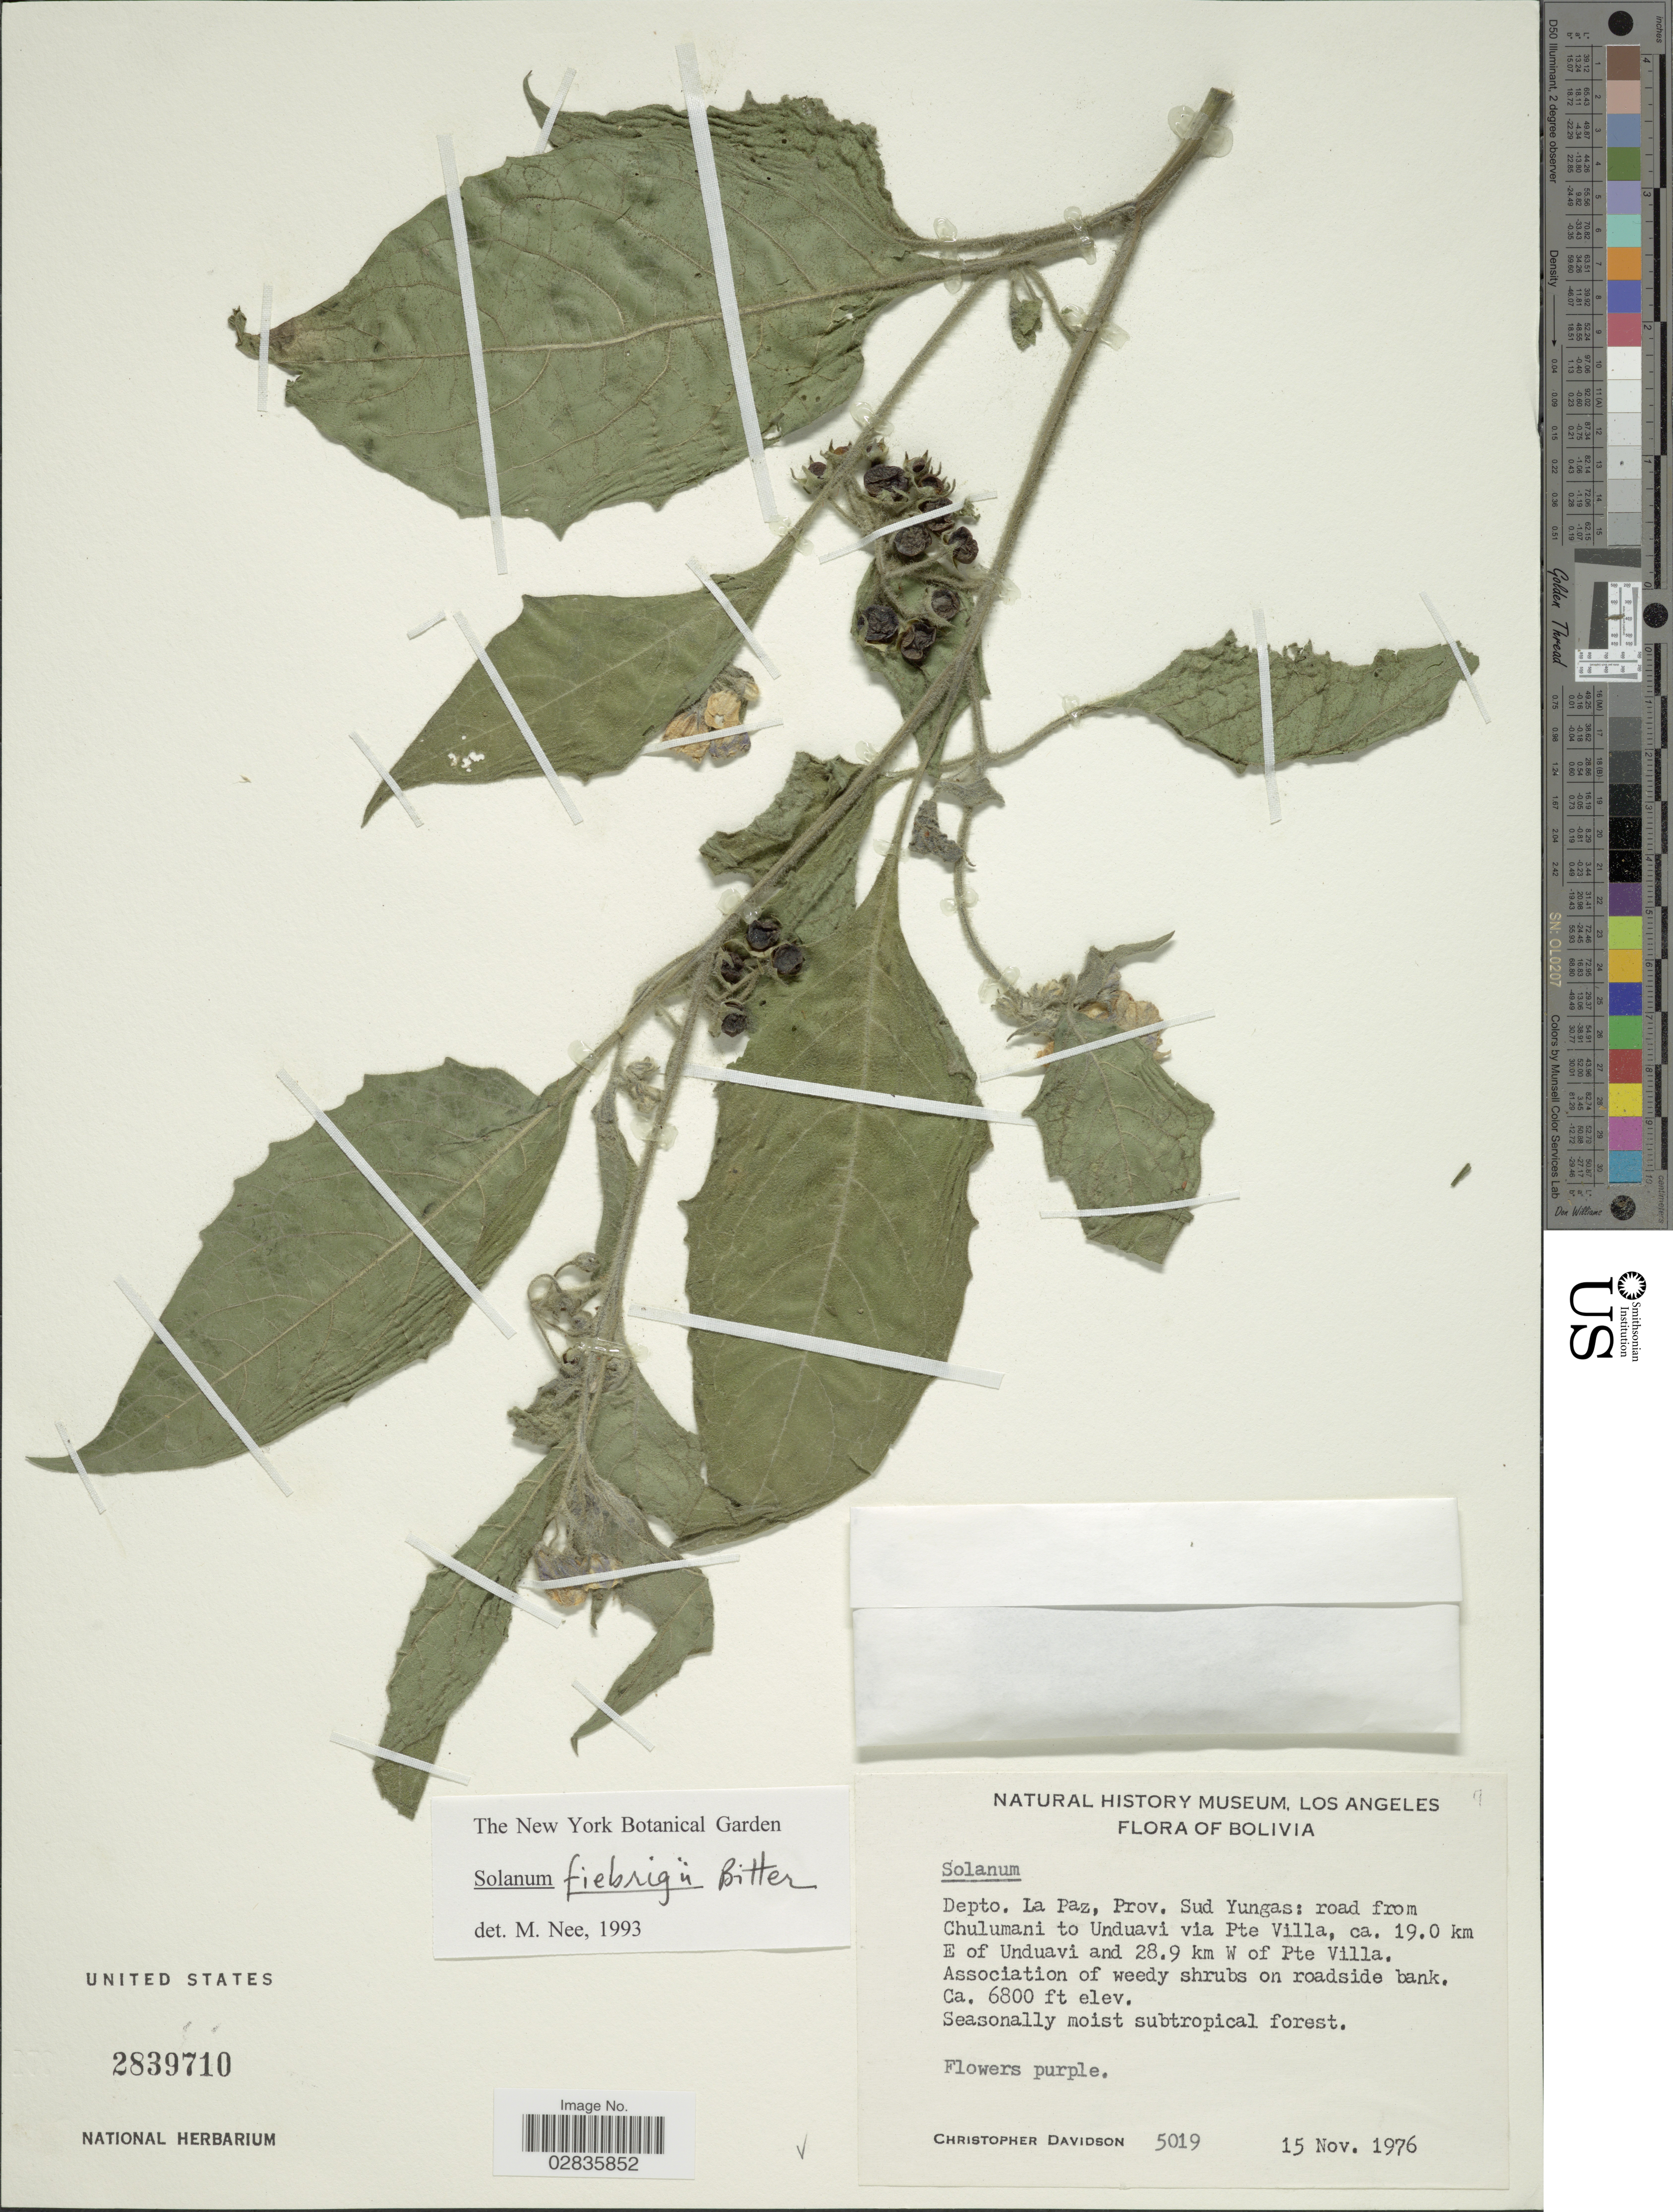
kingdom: Plantae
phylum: Tracheophyta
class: Magnoliopsida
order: Solanales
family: Solanaceae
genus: Solanum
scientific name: Solanum fiebrigii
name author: Bitter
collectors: C. Davidson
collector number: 5019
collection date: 1976-11-15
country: Bolivia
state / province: La Paz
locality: Prov. Sud Yungas: road from Chulumani to Unduavi via Pte Villa, ca. 19.0 km E of Unduavi and 28.9 km W of Pte Villa.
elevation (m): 2073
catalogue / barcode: US 2839710